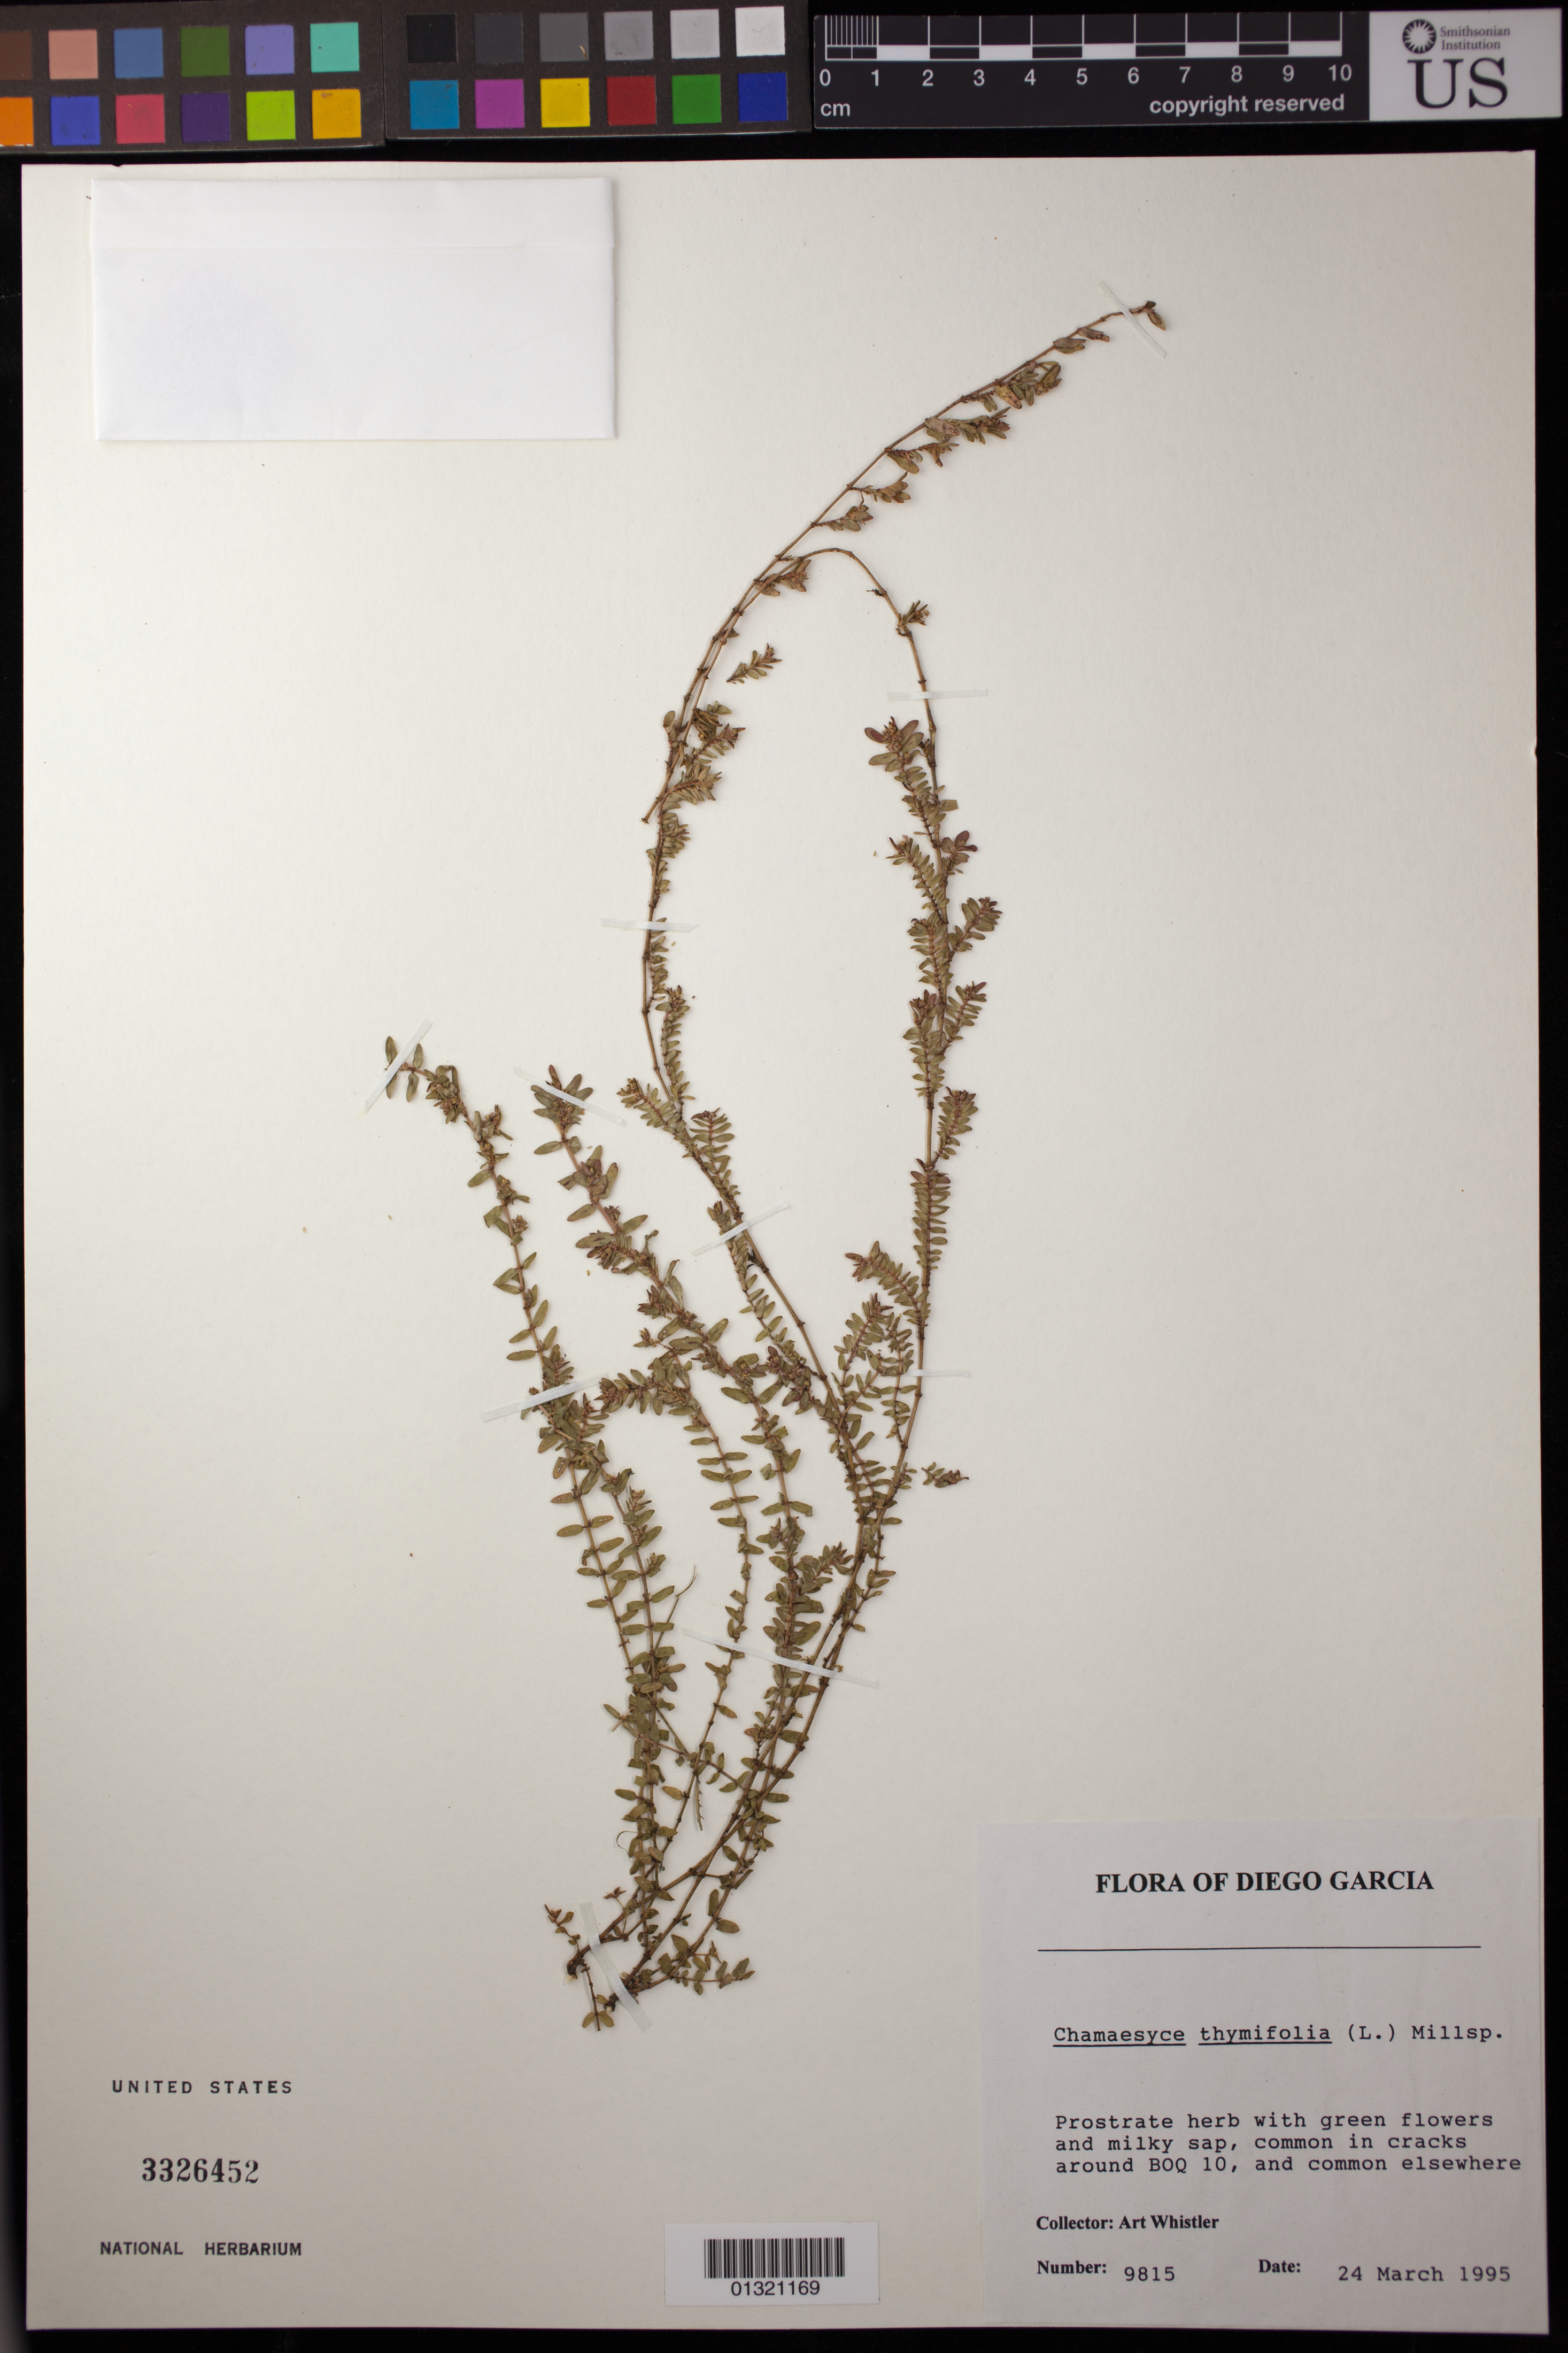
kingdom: Plantae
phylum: Tracheophyta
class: Magnoliopsida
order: Malpighiales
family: Euphorbiaceae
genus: Euphorbia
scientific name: Euphorbia thymifolia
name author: L.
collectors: A. Whistler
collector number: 9815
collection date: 1995-03-24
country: British Indian Ocean Territory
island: Diego Garcia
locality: Diego Garcia , around BOQ 10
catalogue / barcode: US 3326452